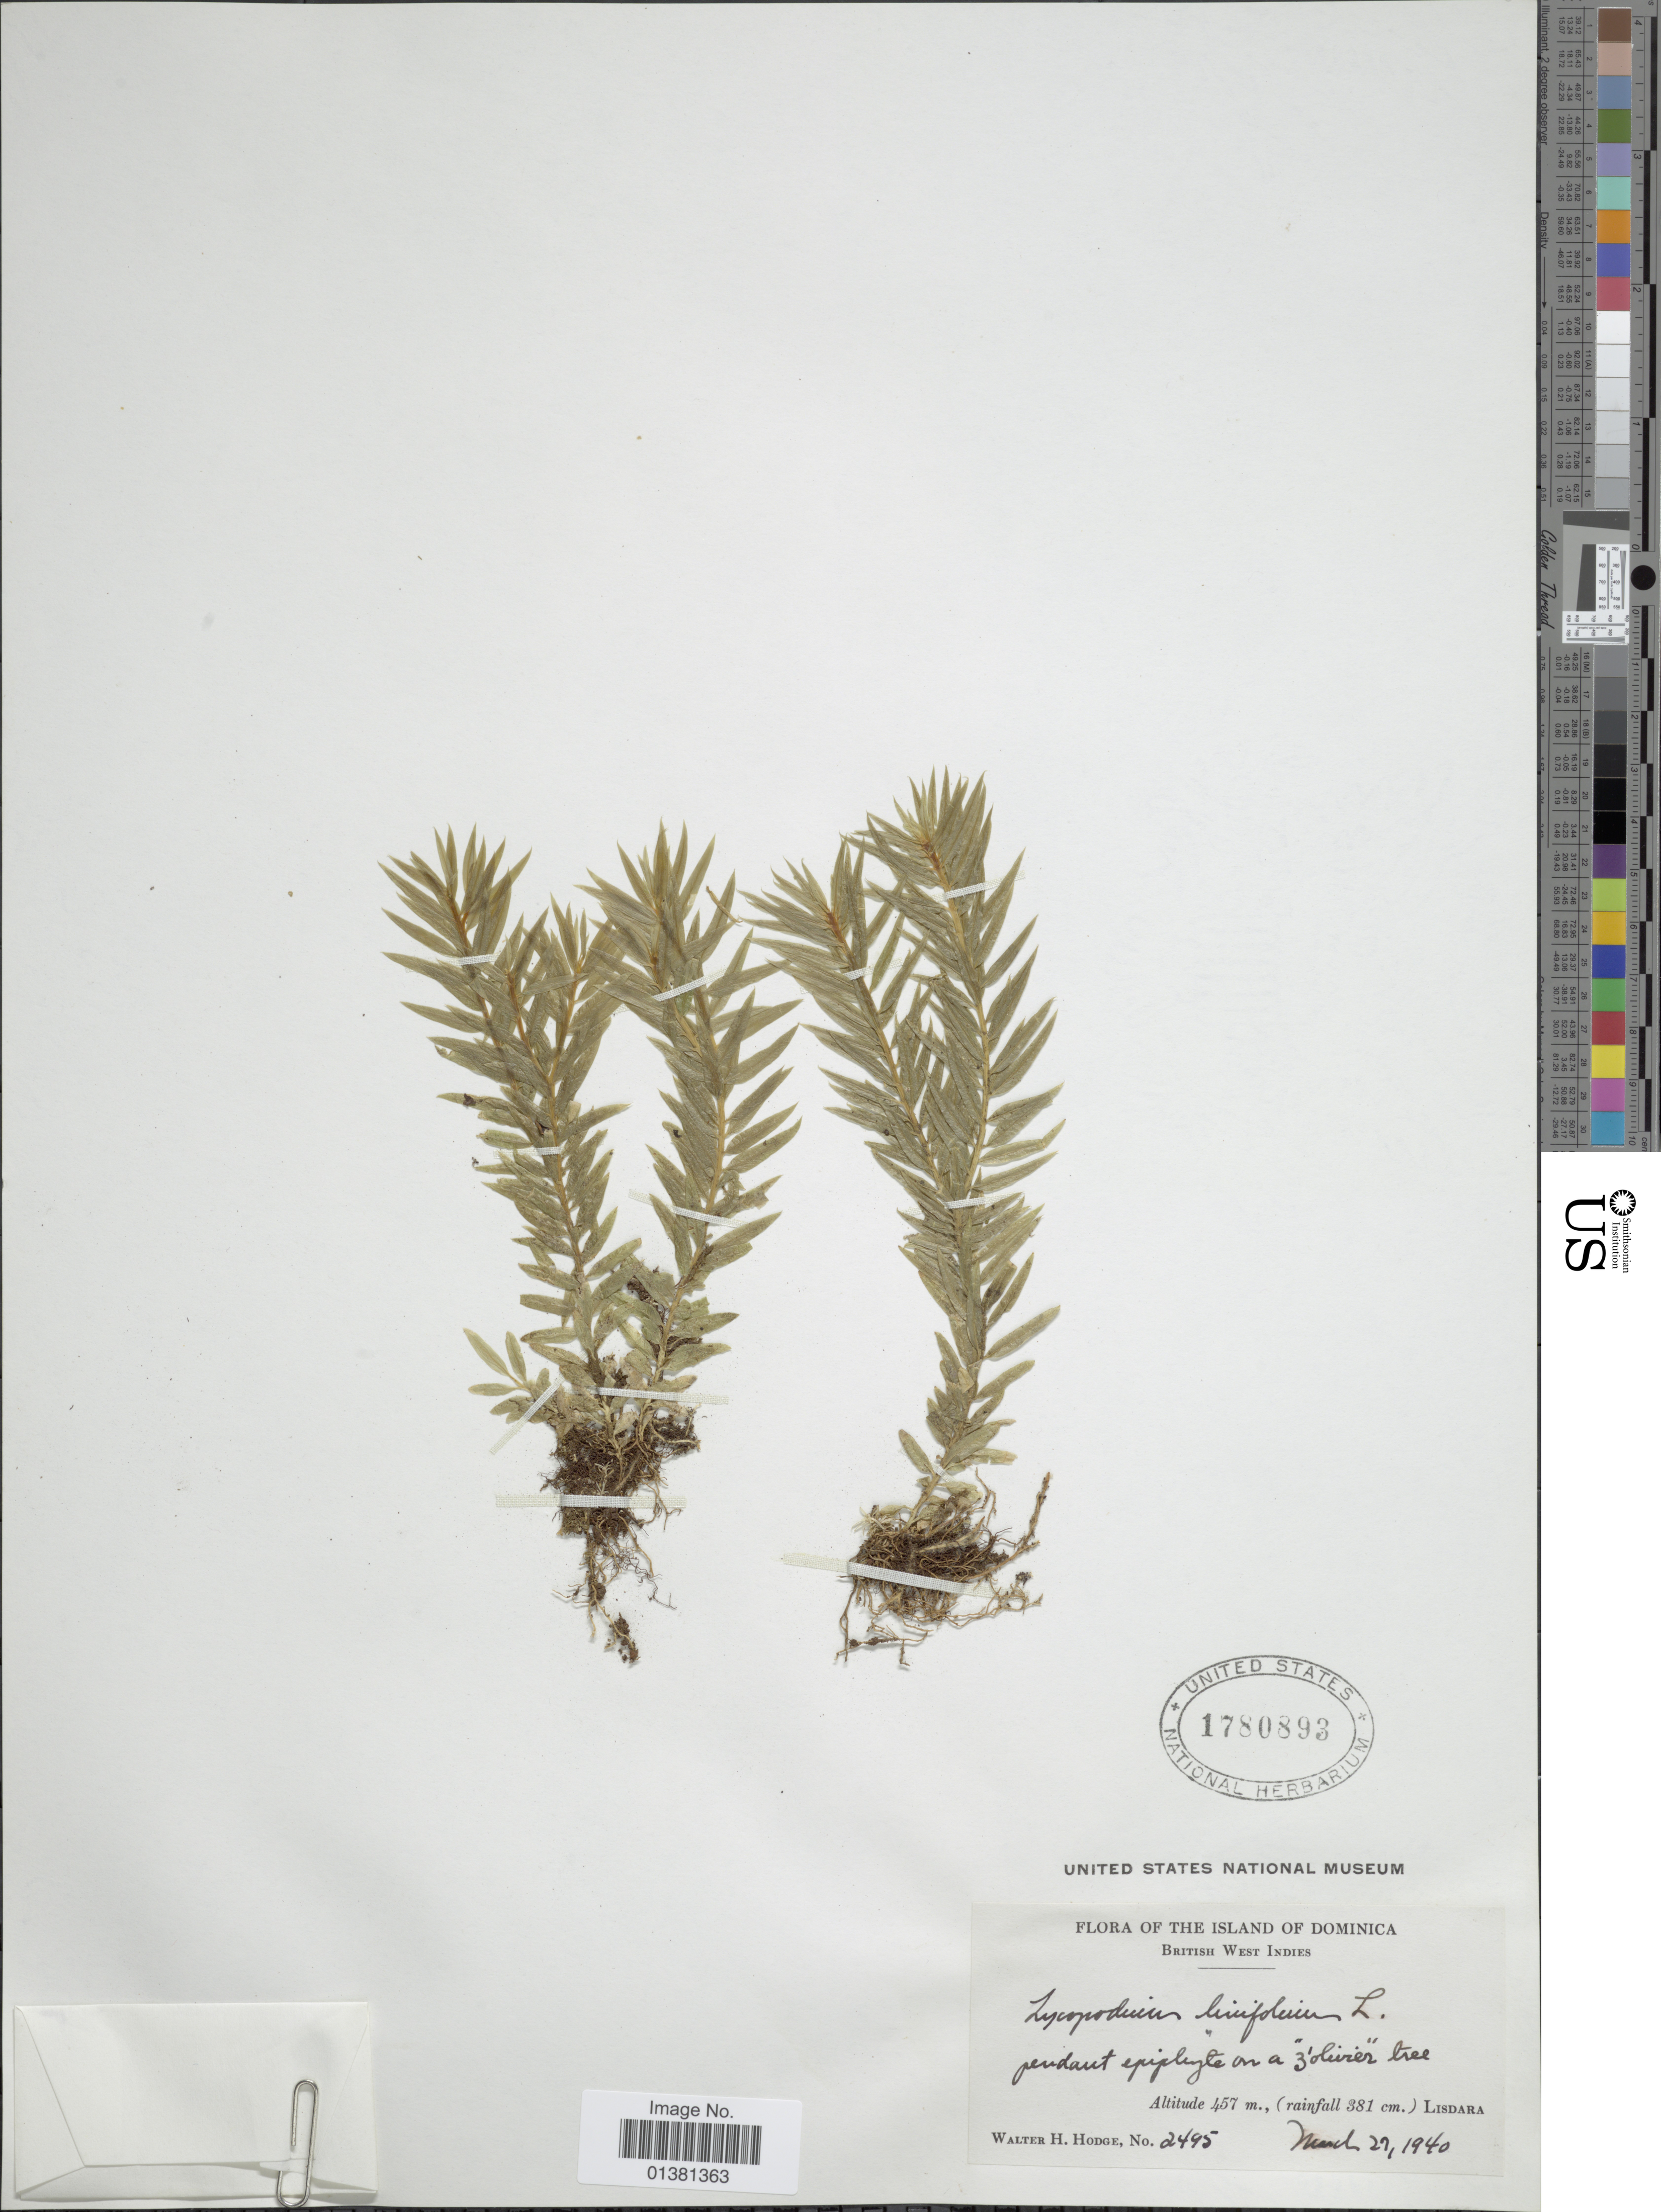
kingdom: Plantae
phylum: Tracheophyta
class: Lycopodiopsida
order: Lycopodiales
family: Lycopodiaceae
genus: Phlegmariurus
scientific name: Phlegmariurus linifolius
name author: (L.) B. Øllg.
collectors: W. Hodge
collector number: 2495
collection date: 1940-03-29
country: Dominica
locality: The Island of Dominica, British West Indies, Lisdara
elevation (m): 457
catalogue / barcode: US 1780893